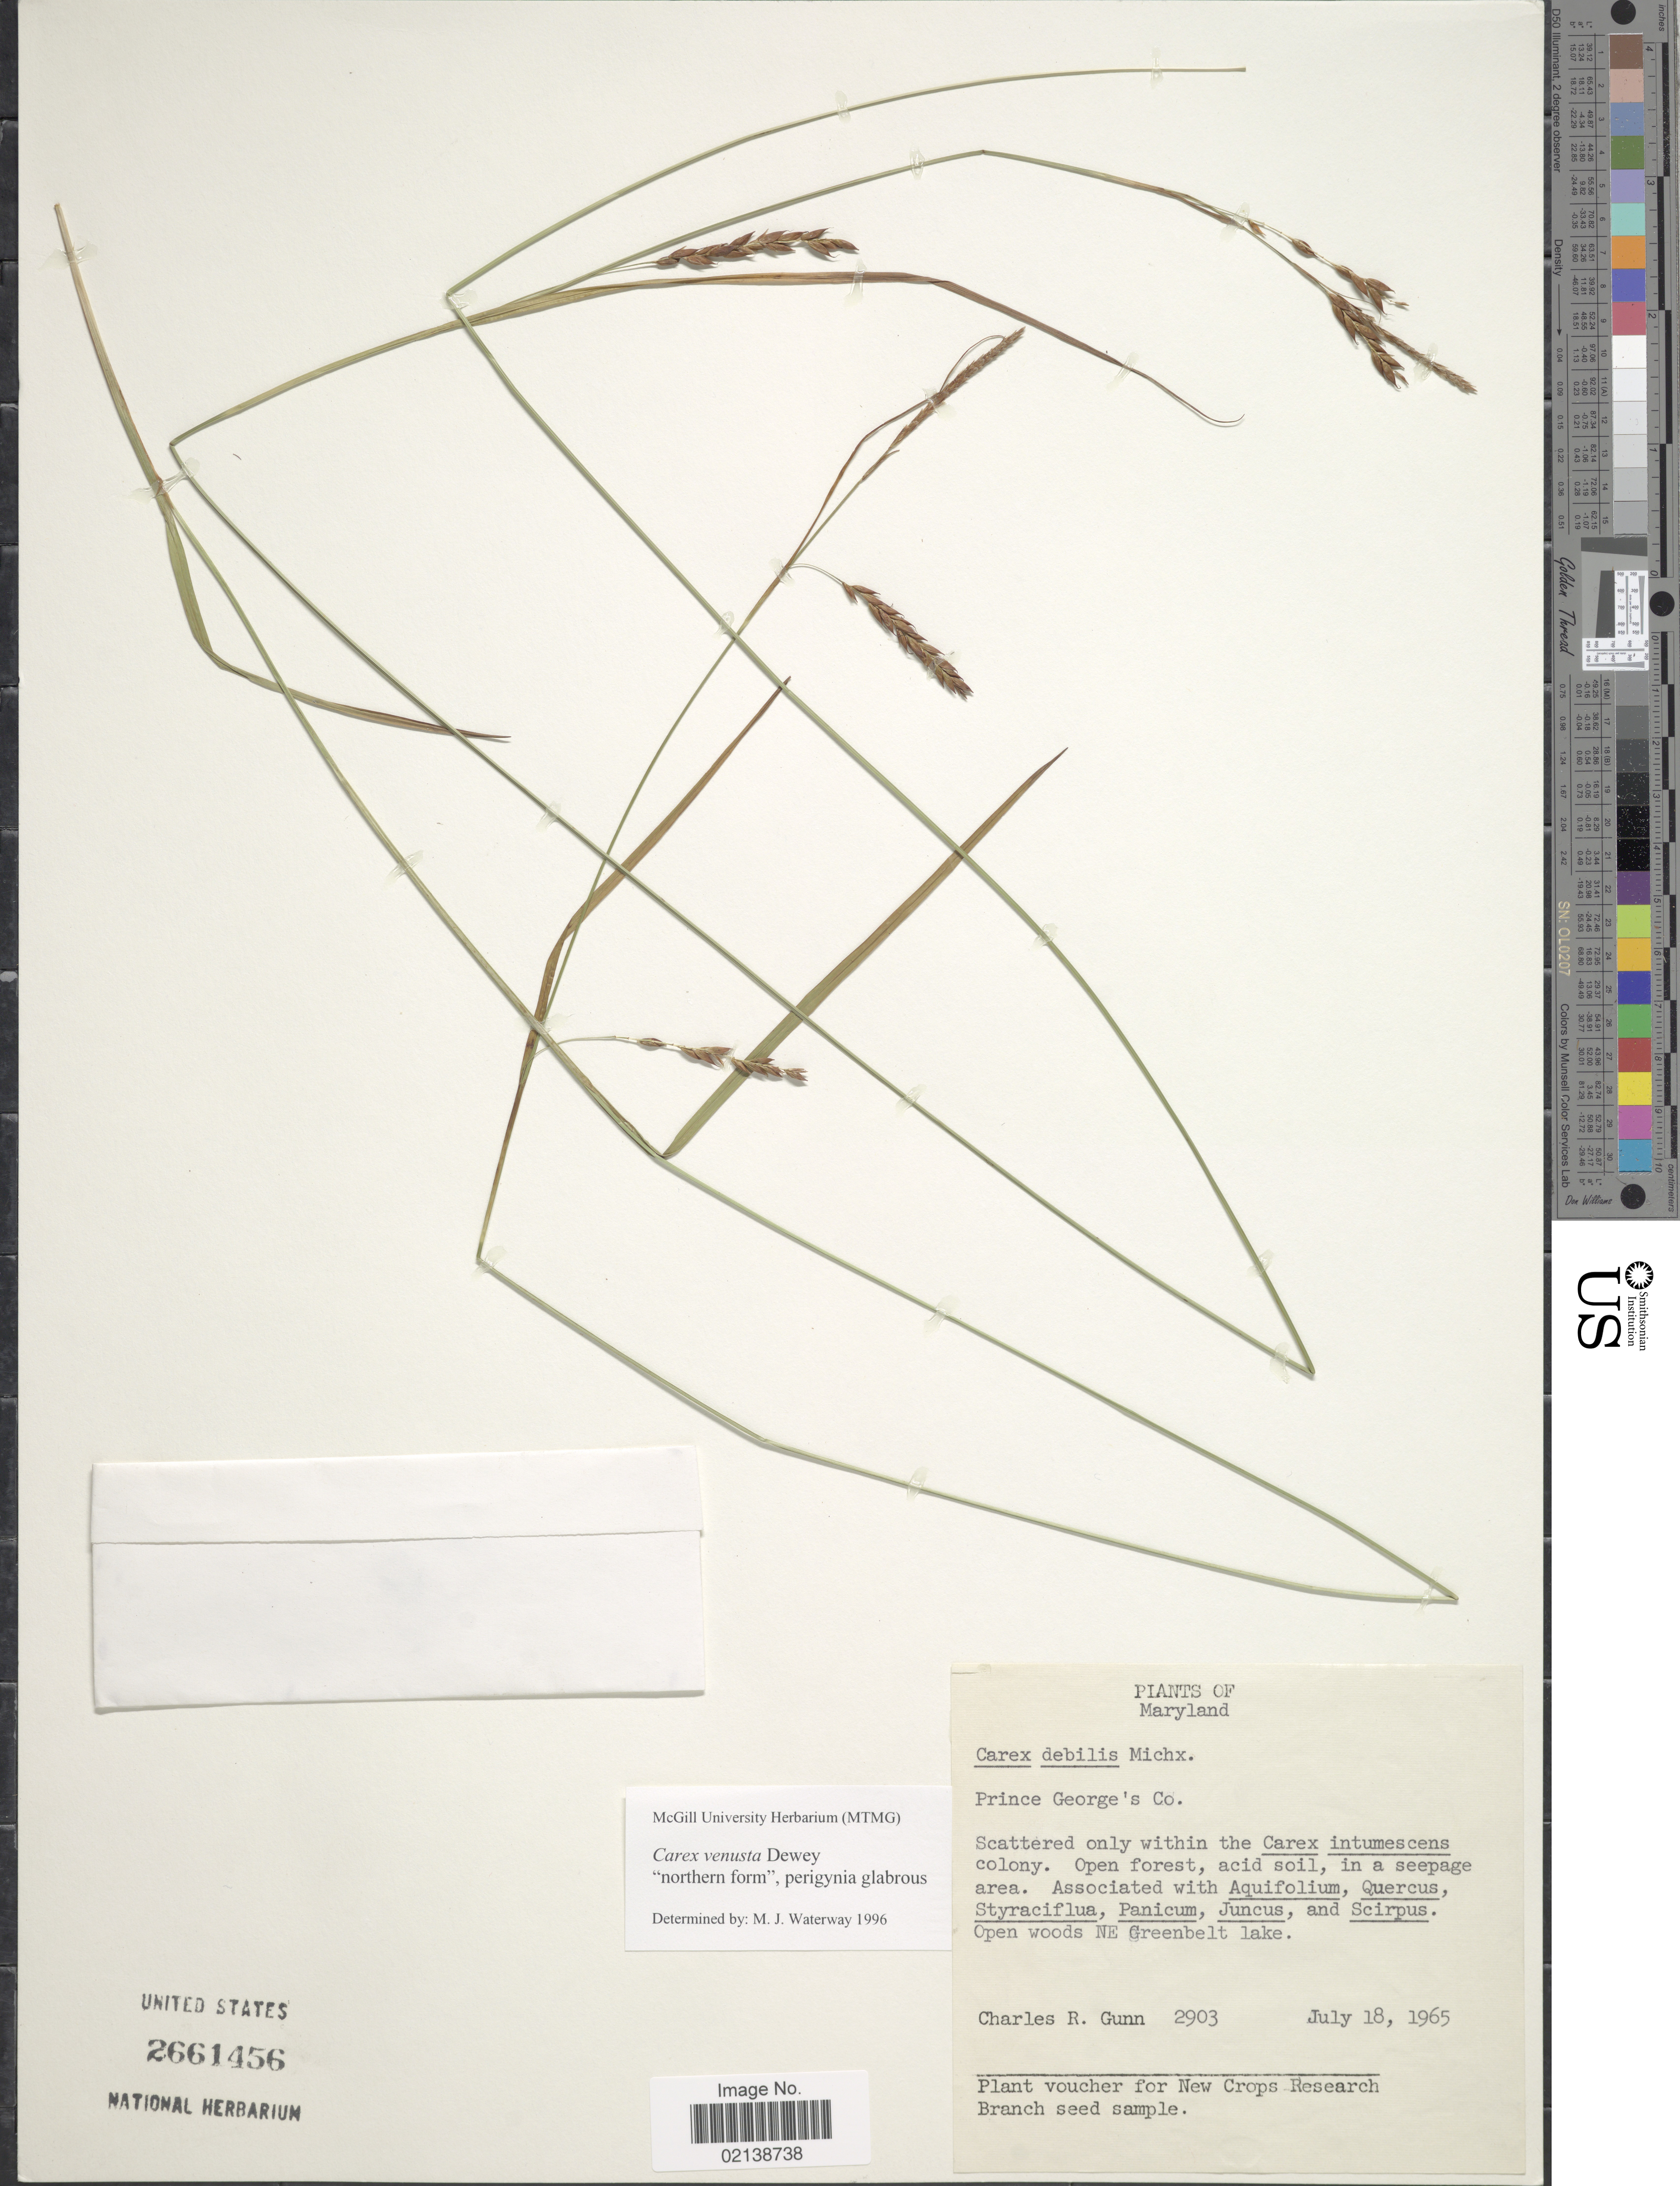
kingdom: Plantae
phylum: Tracheophyta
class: Liliopsida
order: Poales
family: Cyperaceae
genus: Carex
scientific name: Carex venusta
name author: Dewey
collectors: C. R. Gunn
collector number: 2903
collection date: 1965-07-18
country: United States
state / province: Maryland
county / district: Prince George's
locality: Prince George's Co., Open woods NE Greenbelt lake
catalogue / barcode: US 2661456